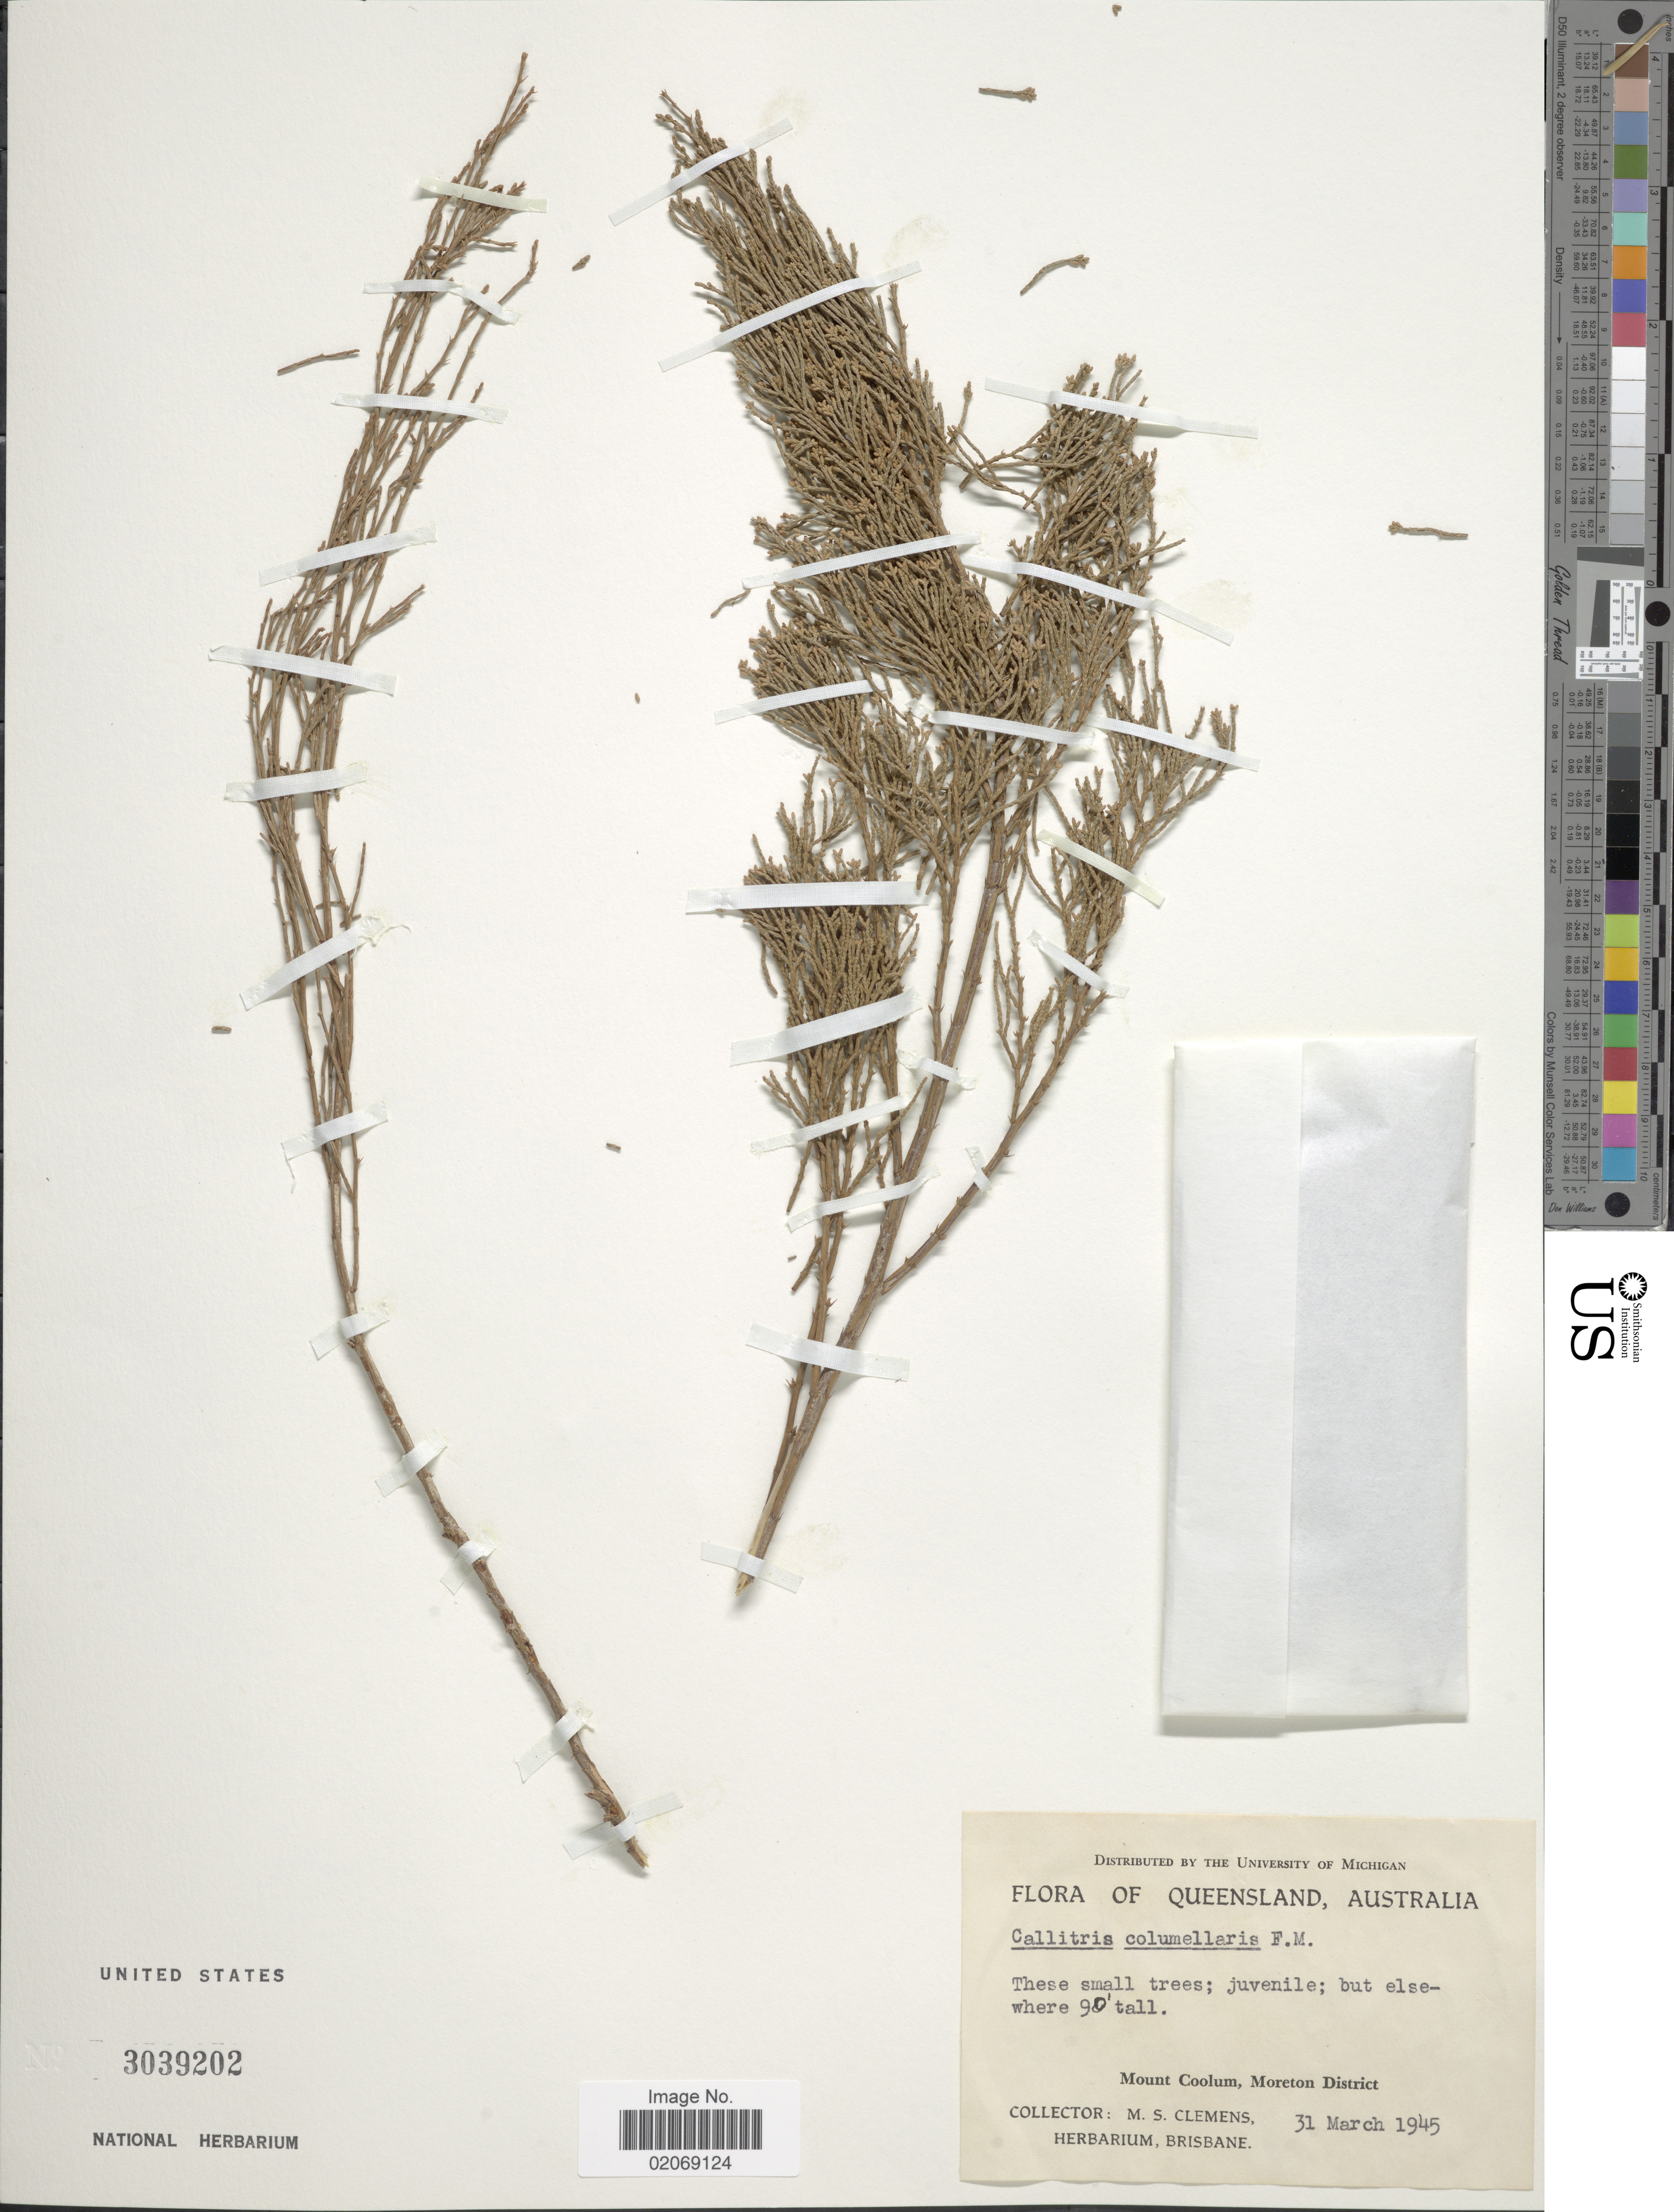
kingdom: Plantae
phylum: Tracheophyta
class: Pinopsida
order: Pinales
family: Cupressaceae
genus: Callitris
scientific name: Callitris columellaris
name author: F. Muell.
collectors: M. S. Clemens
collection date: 1945-03-31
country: Australia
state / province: Queensland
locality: Mount Coolum, Moreton District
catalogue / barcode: US 3039202